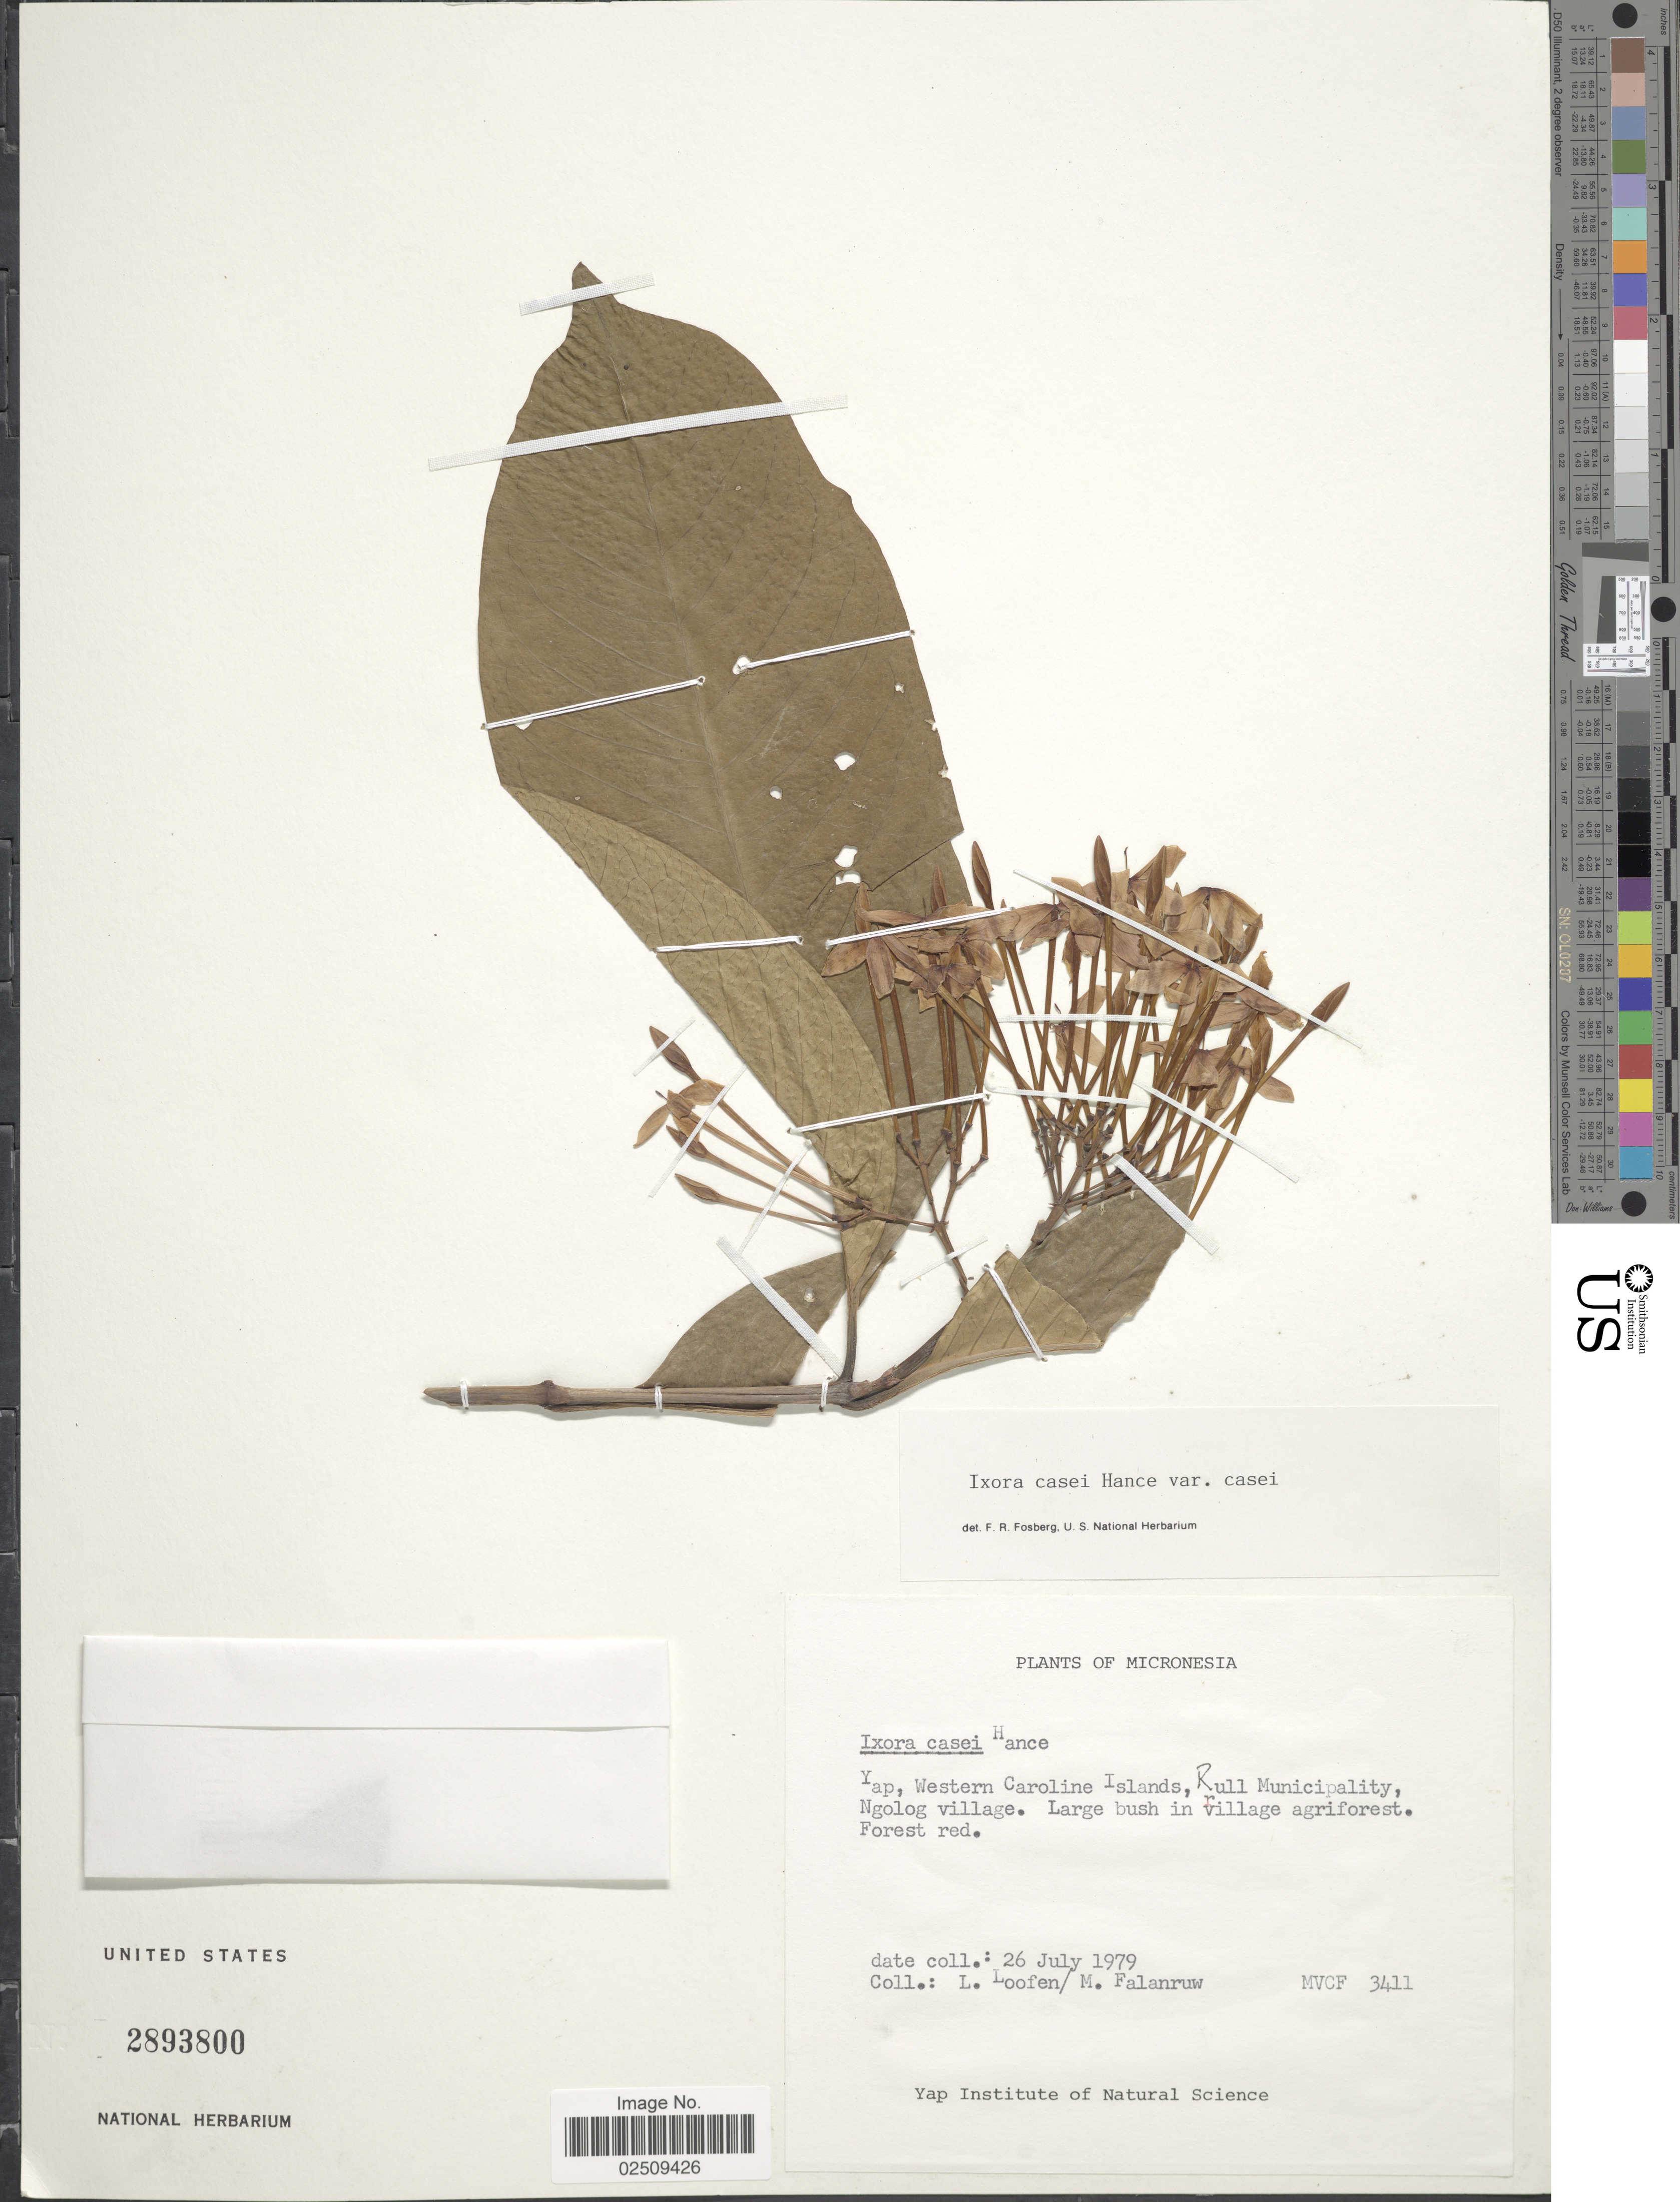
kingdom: Plantae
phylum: Tracheophyta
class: Magnoliopsida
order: Gentianales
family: Rubiaceae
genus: Ixora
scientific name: Ixora casei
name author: Hance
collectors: L. Loofen & M. Falanruw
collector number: MVCF 3411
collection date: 1979-07-26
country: Micronesia, Federated States of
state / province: Yap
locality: Western Caroline Islands, Rull Municipality, Ngolog village. Large bush in village agriforest. Forest red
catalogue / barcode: US 2893800